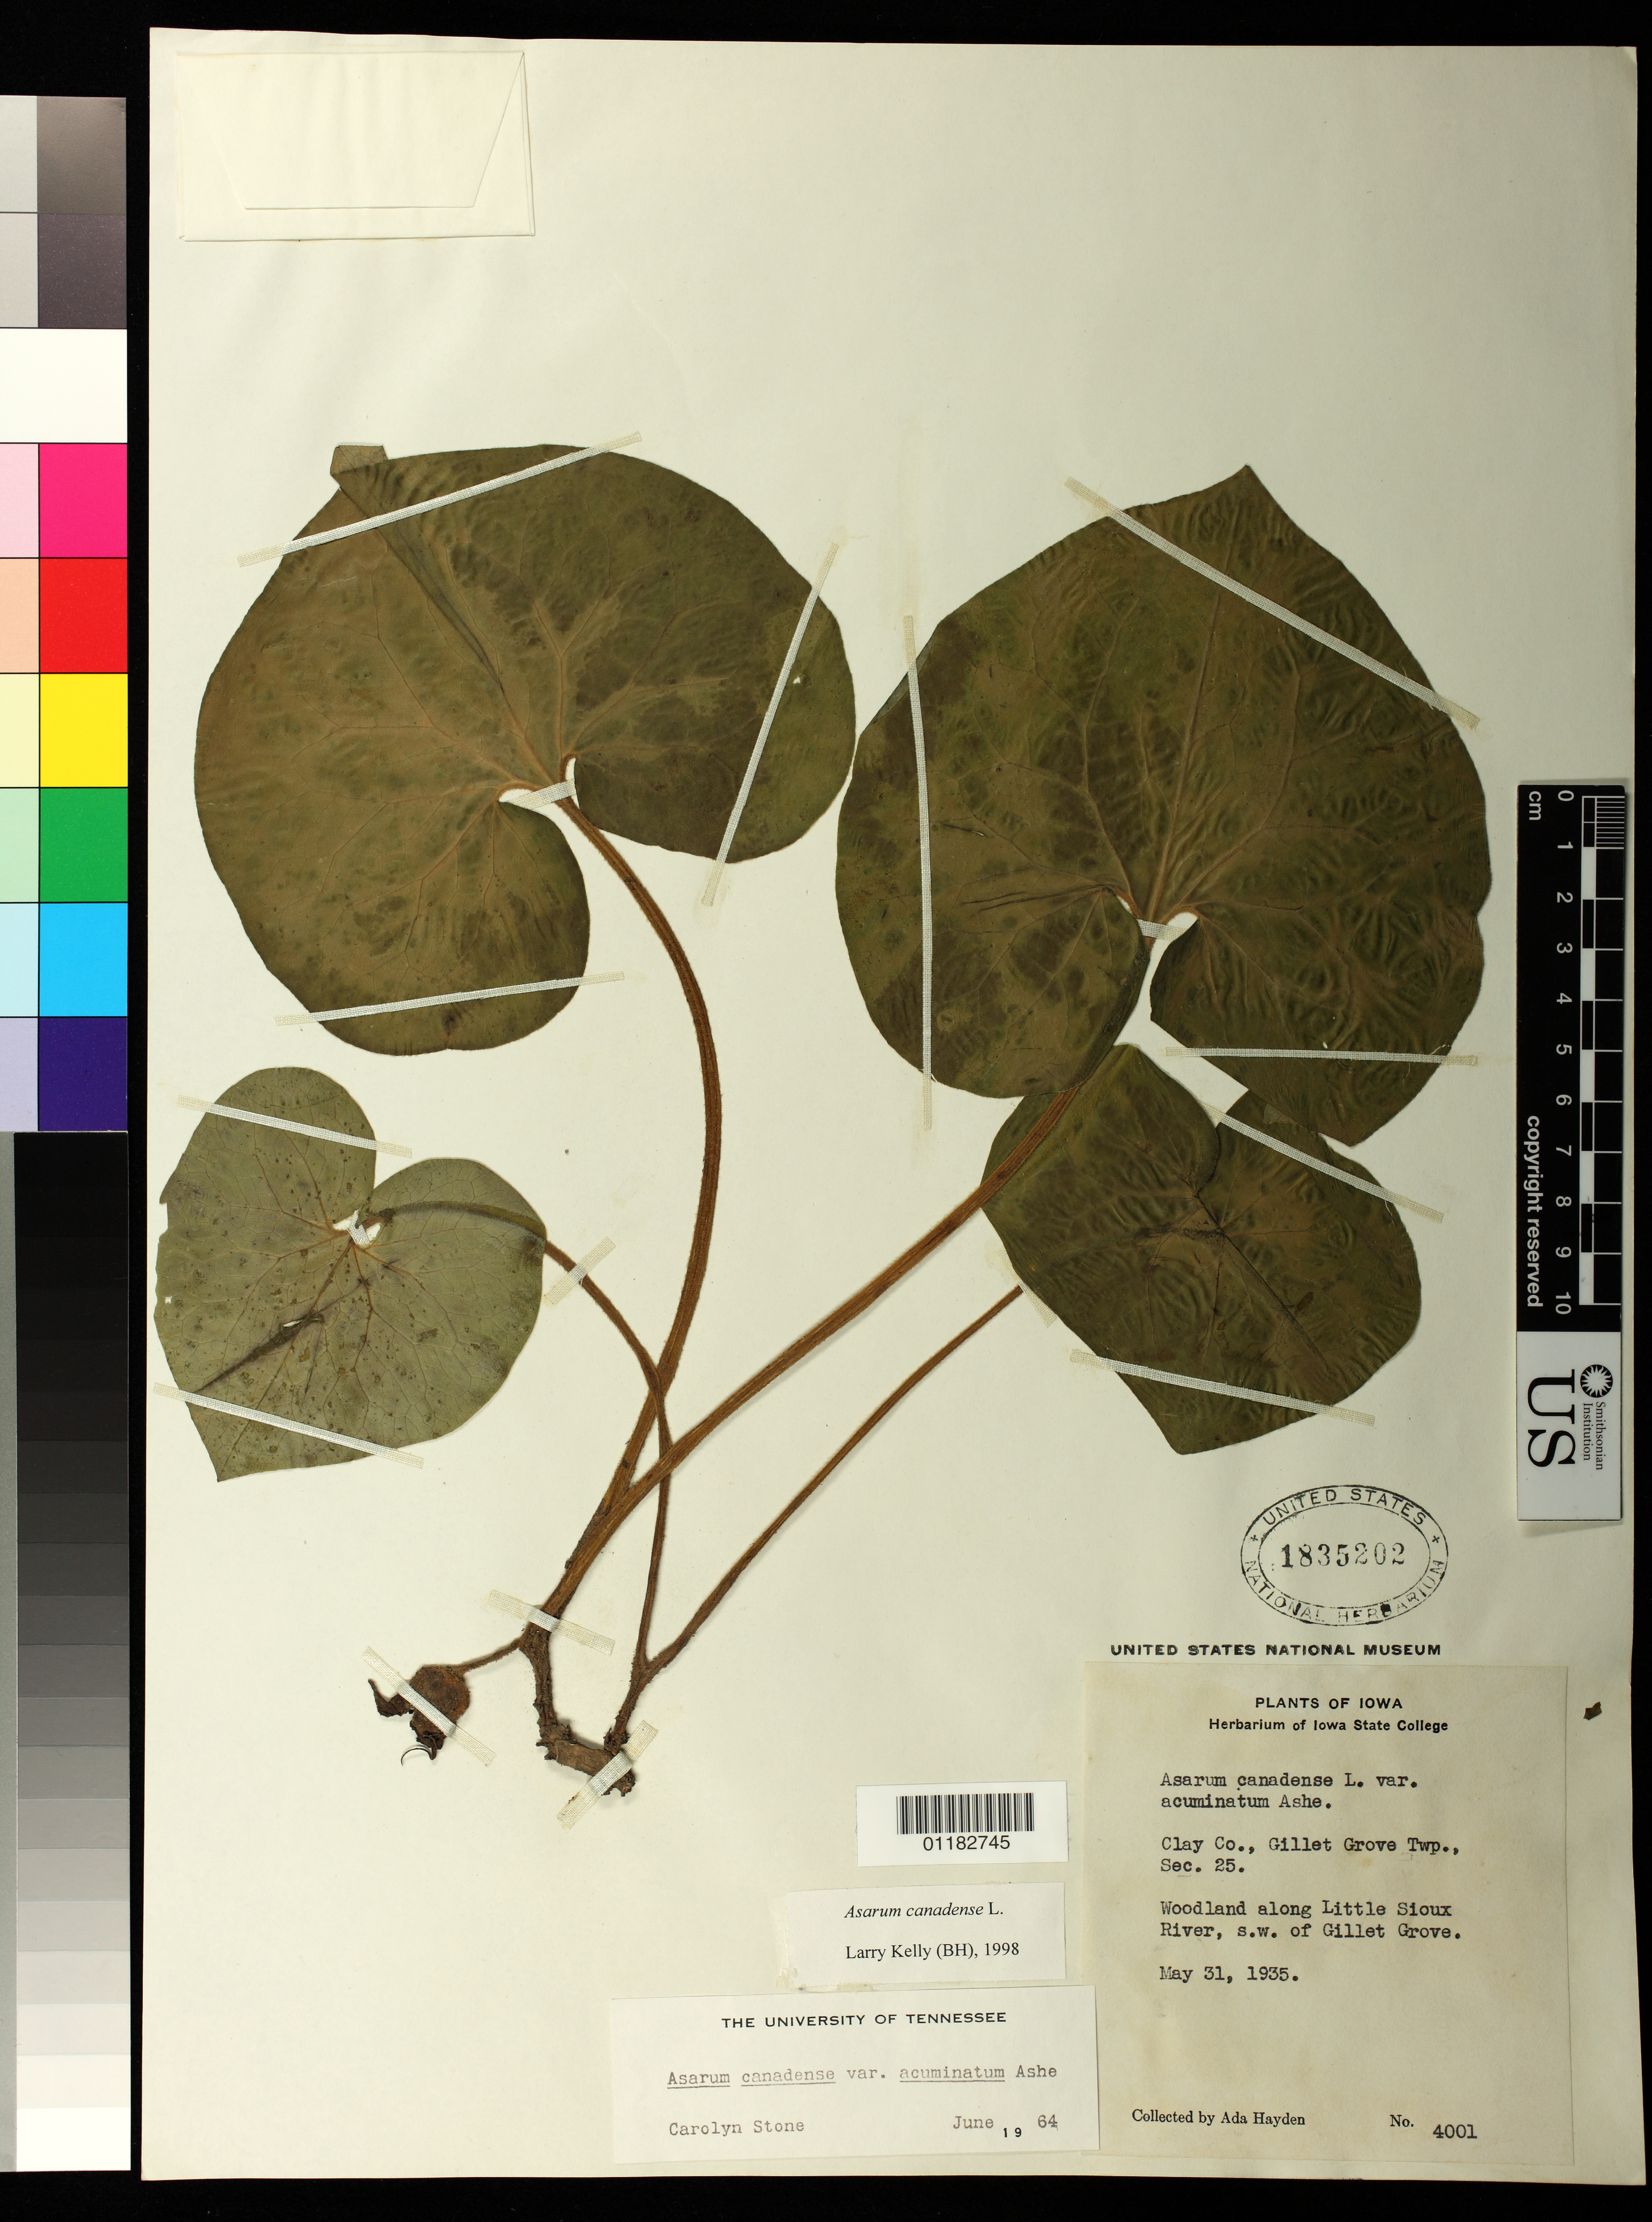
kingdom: Plantae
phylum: Tracheophyta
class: Magnoliopsida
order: Piperales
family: Aristolochiaceae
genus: Asarum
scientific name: Asarum canadense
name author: L.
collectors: Ada Hayden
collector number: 4001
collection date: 1935-05-31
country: United States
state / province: Iowa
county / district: Clay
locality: Clay County, Gillet Grove Township, Sec. 25. Woodland along Little Sioux River, S.W. of Gillet Grove.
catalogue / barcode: US 1835202